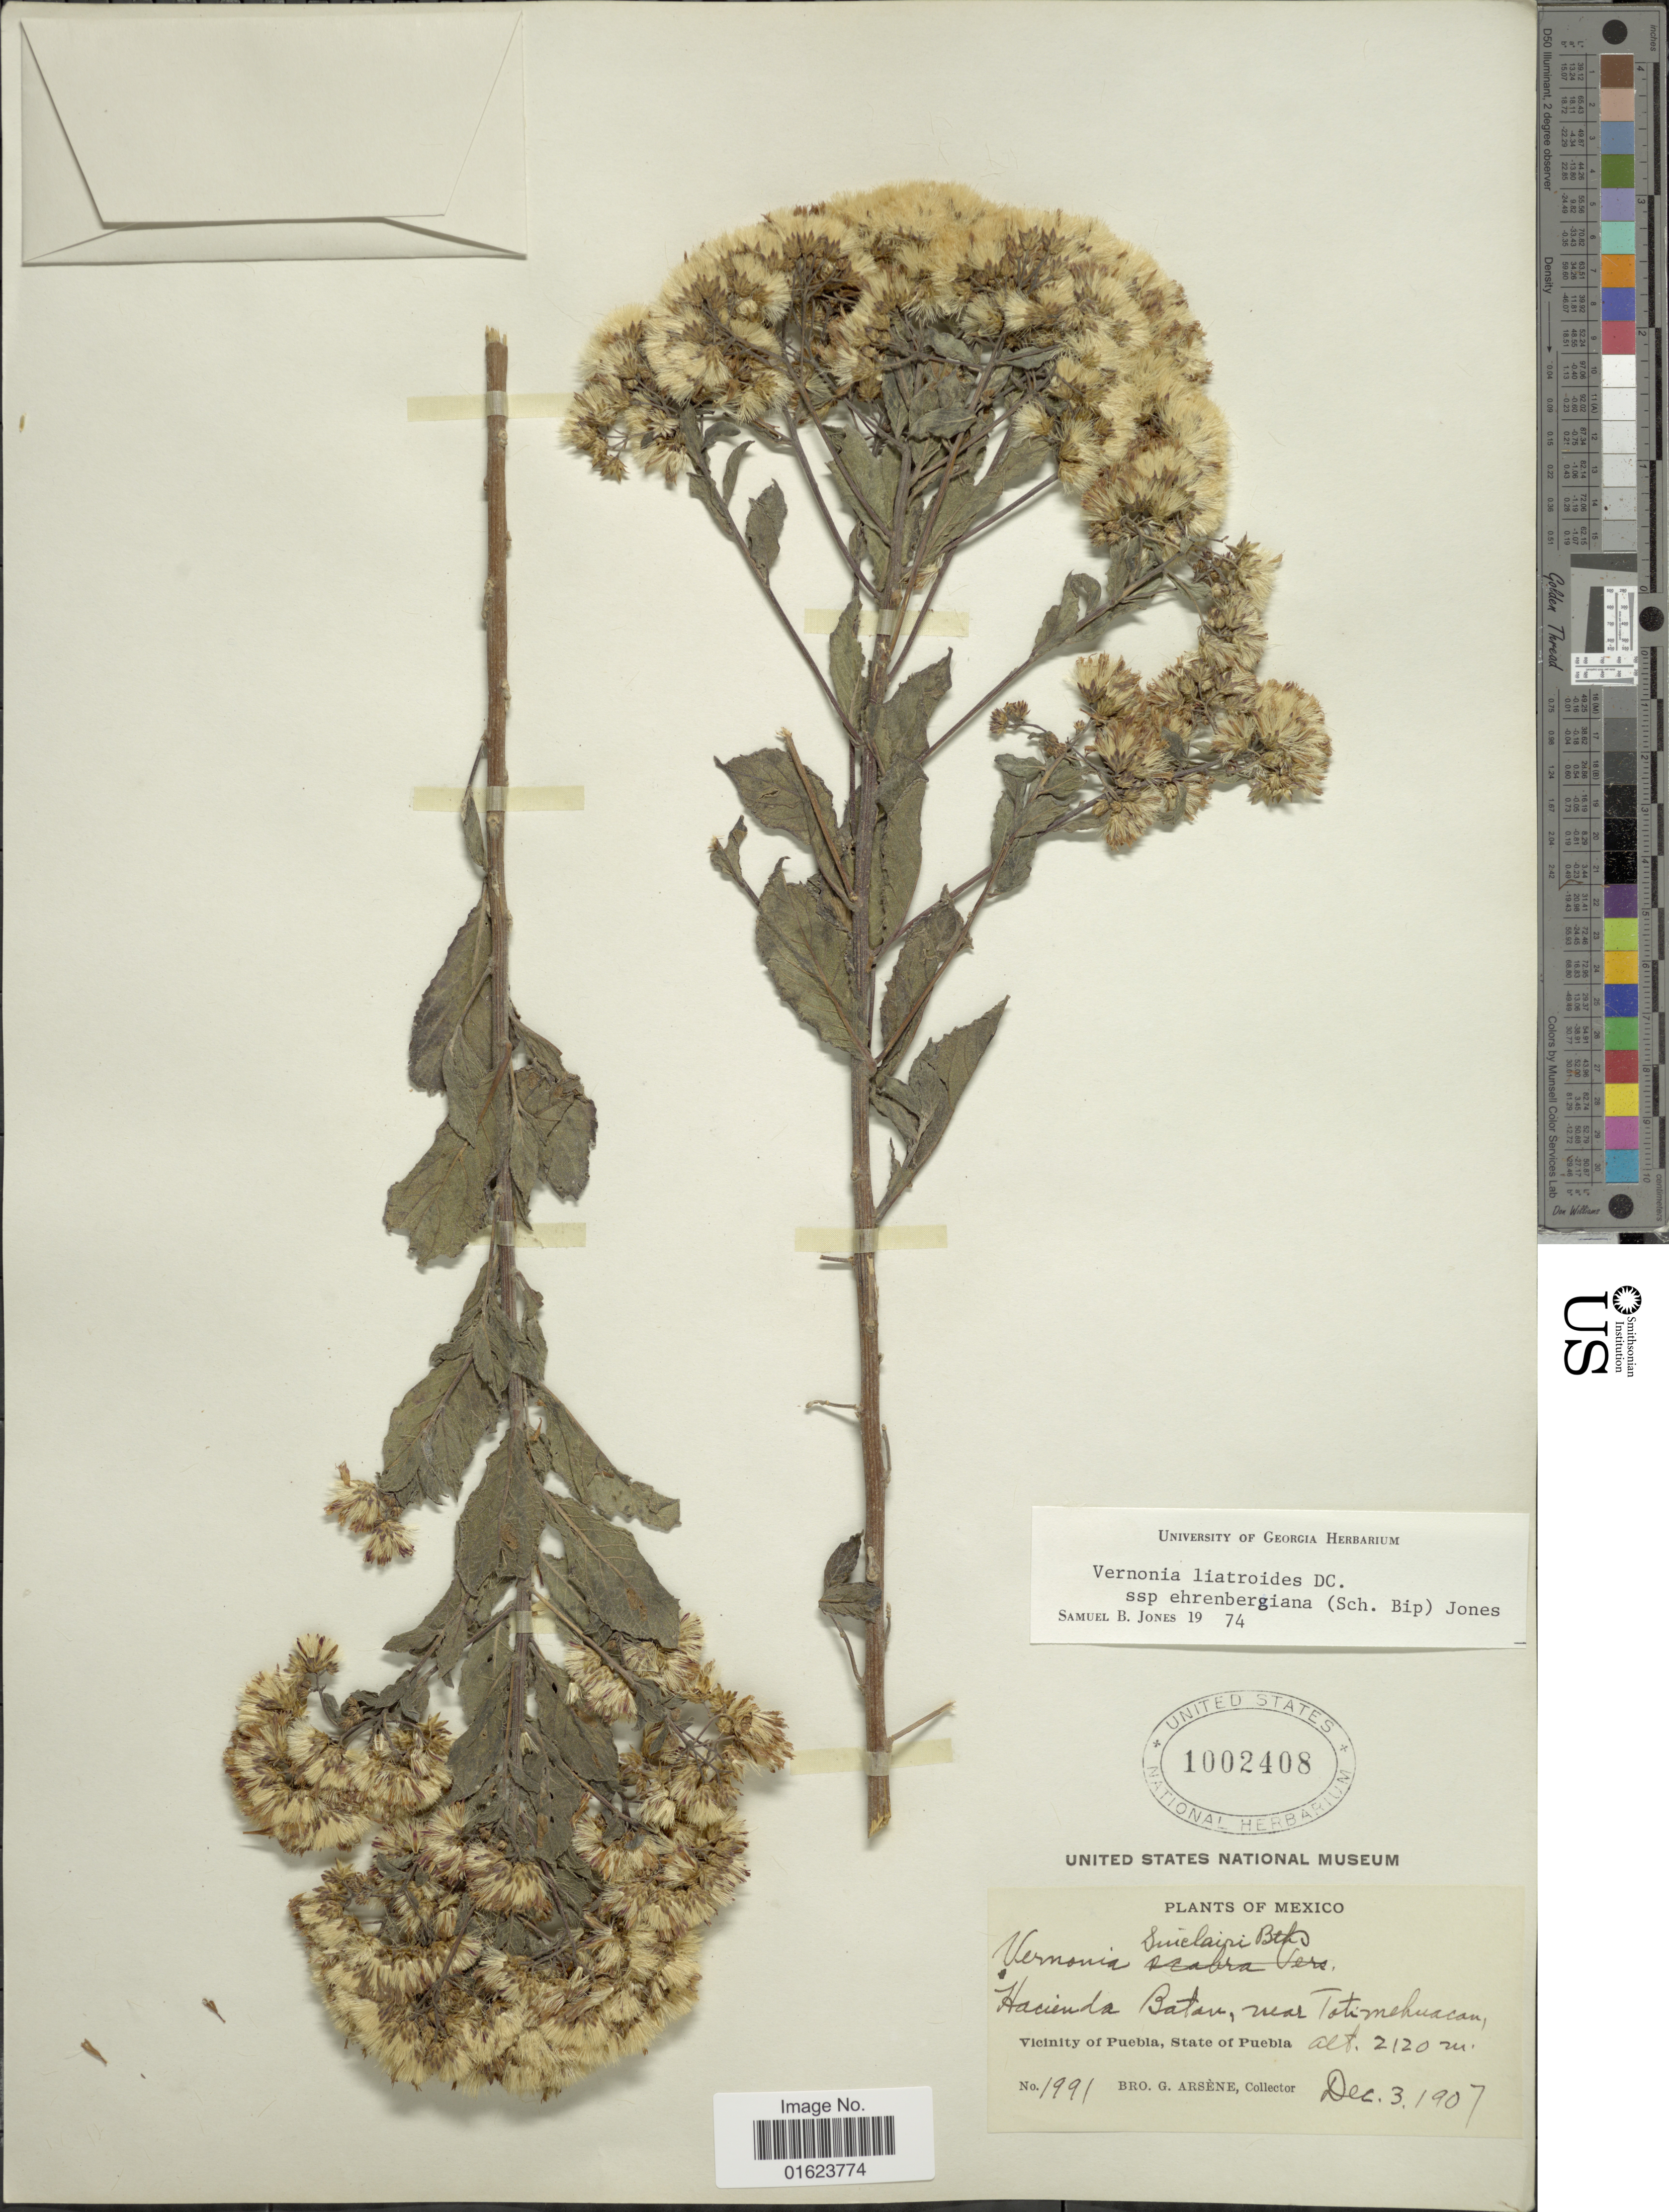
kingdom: Plantae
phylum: Tracheophyta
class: Magnoliopsida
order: Asterales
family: Asteraceae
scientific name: Vickianthus liatroides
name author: (DC.) H. Rob.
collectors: Bro. G. Arsène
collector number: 1991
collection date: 1907-12-03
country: Mexico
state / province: Puebla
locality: Hacienda Bataum near Totimehuacan, Vicinity of Puebla, State of Puebla.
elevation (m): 2120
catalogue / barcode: US 1002408